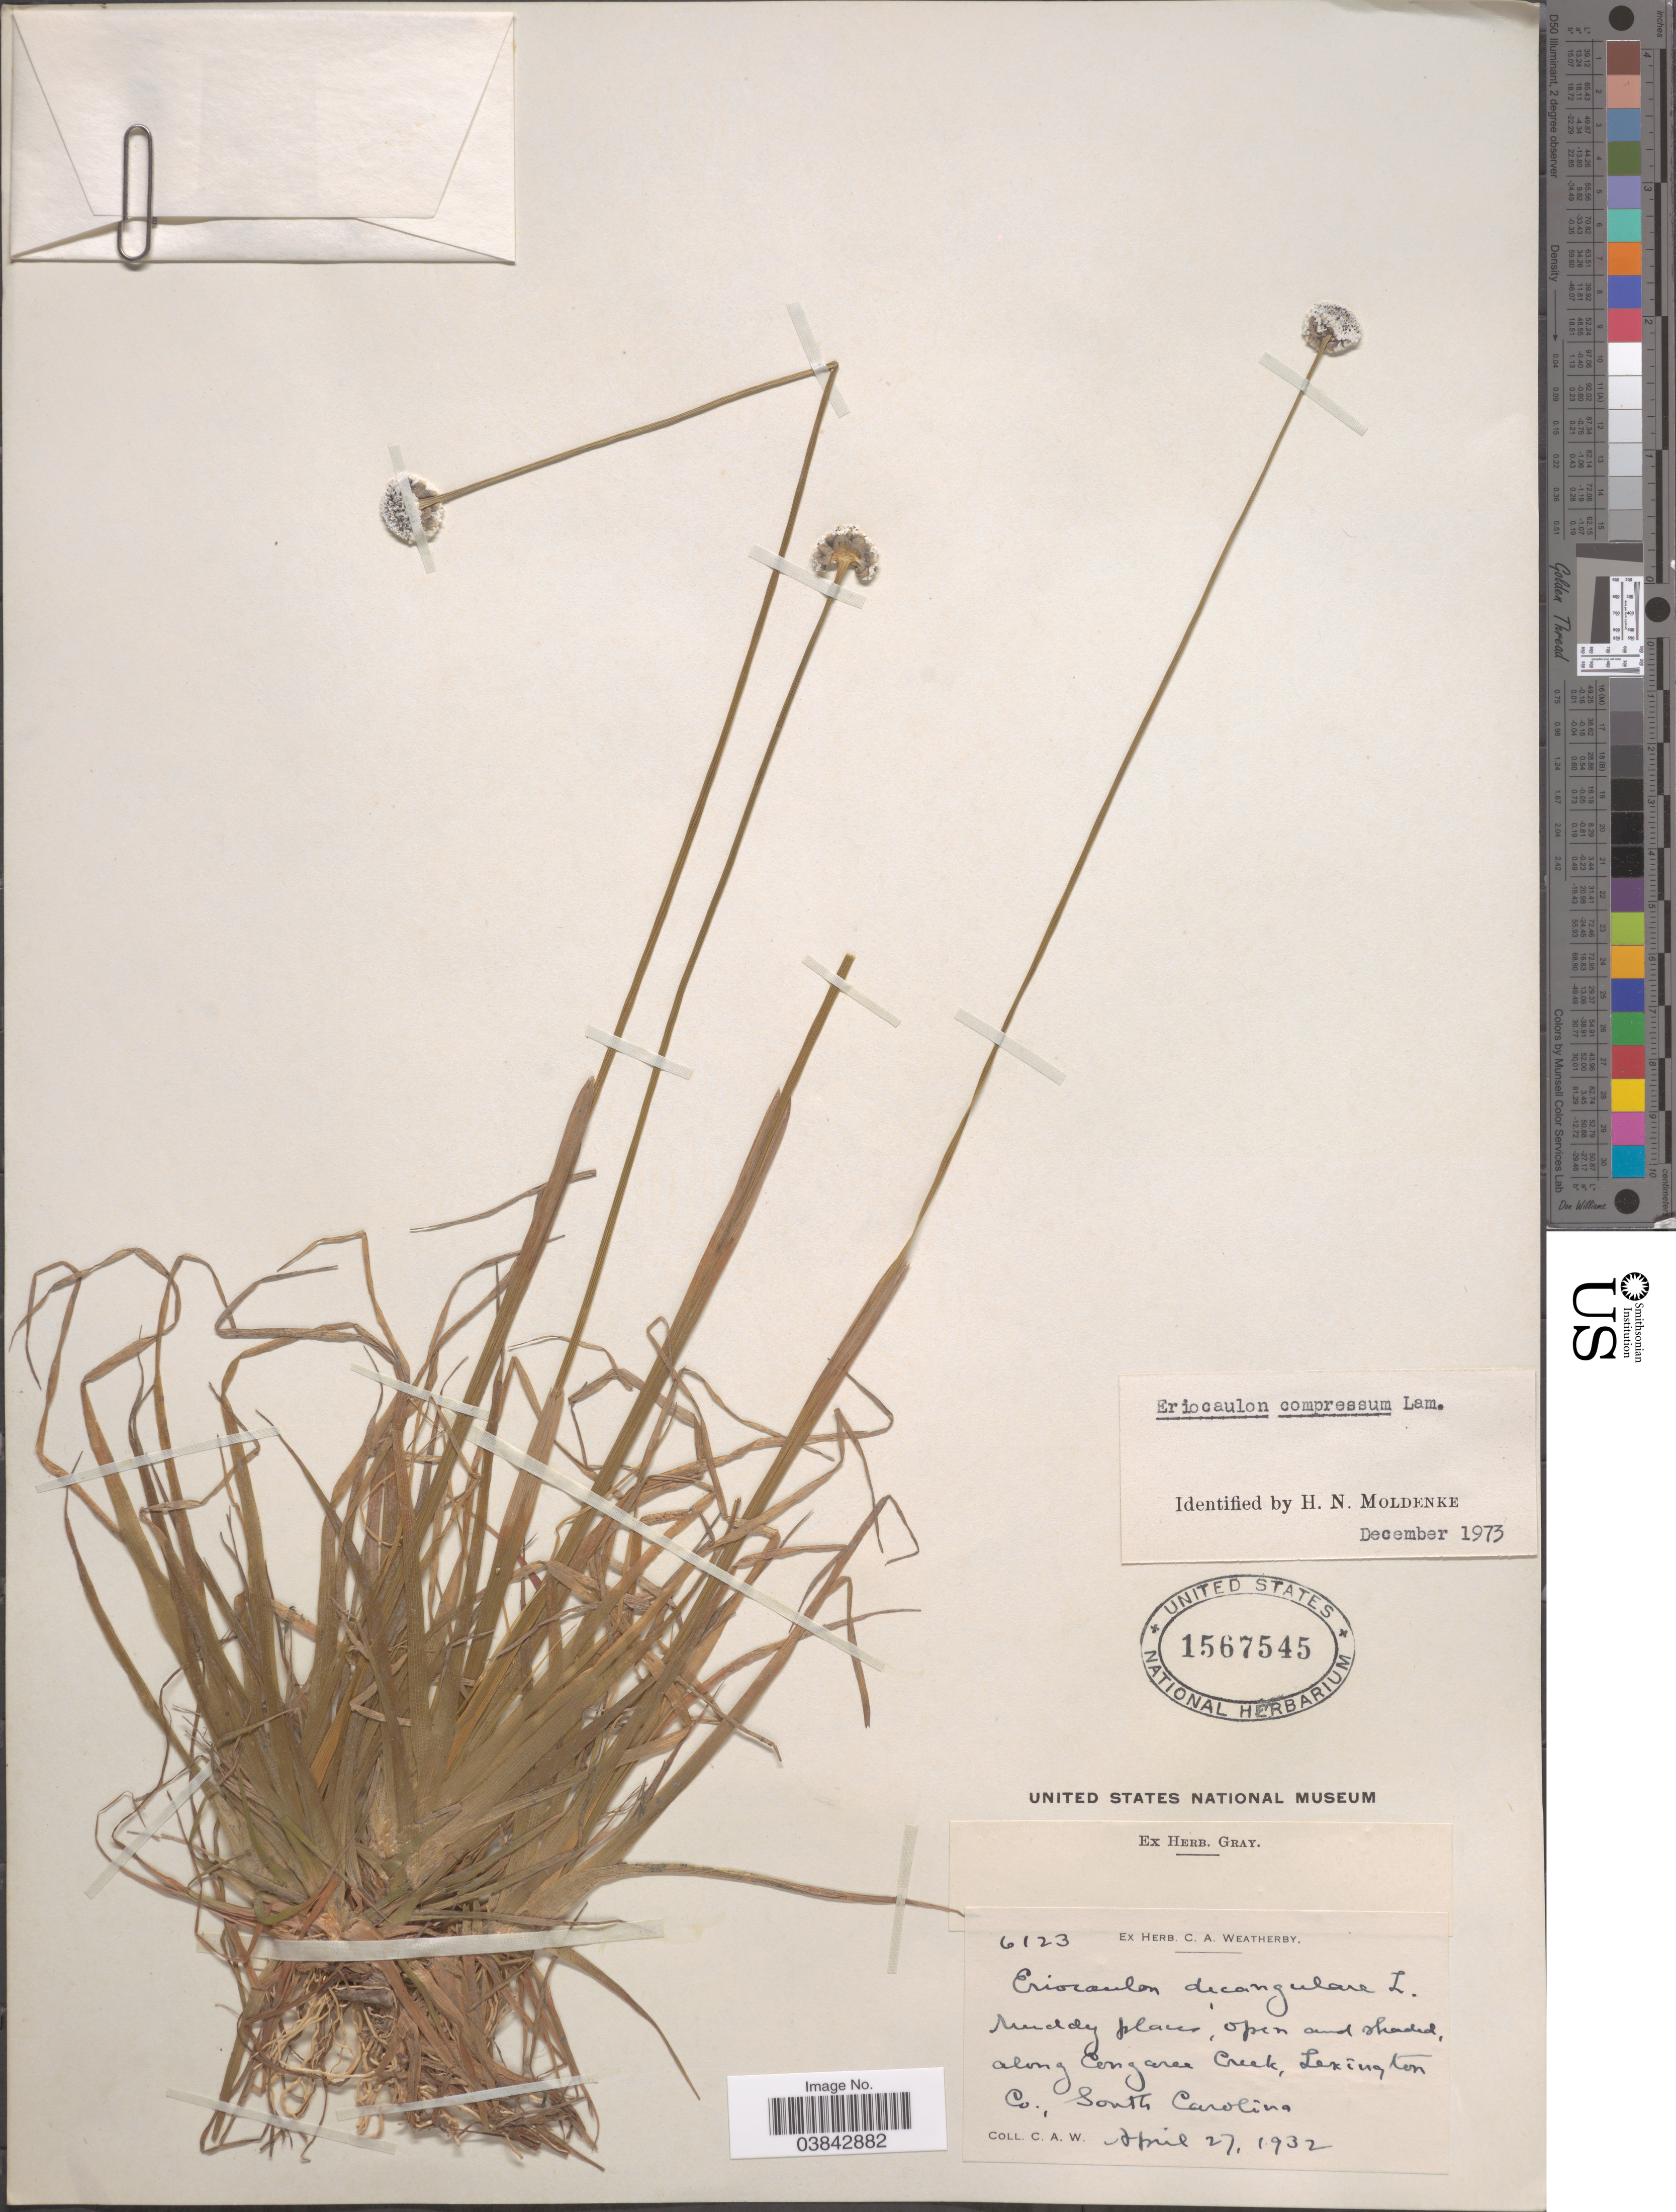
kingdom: Plantae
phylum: Tracheophyta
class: Liliopsida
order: Poales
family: Eriocaulaceae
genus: Eriocaulon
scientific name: Eriocaulon compressum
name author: Lam.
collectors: C. A. Weatherby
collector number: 6123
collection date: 1932-04-27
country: United States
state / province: South Carolina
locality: Muddy places, open and shaded, along Congaree Creek, Lexington Co.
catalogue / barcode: US 1567545